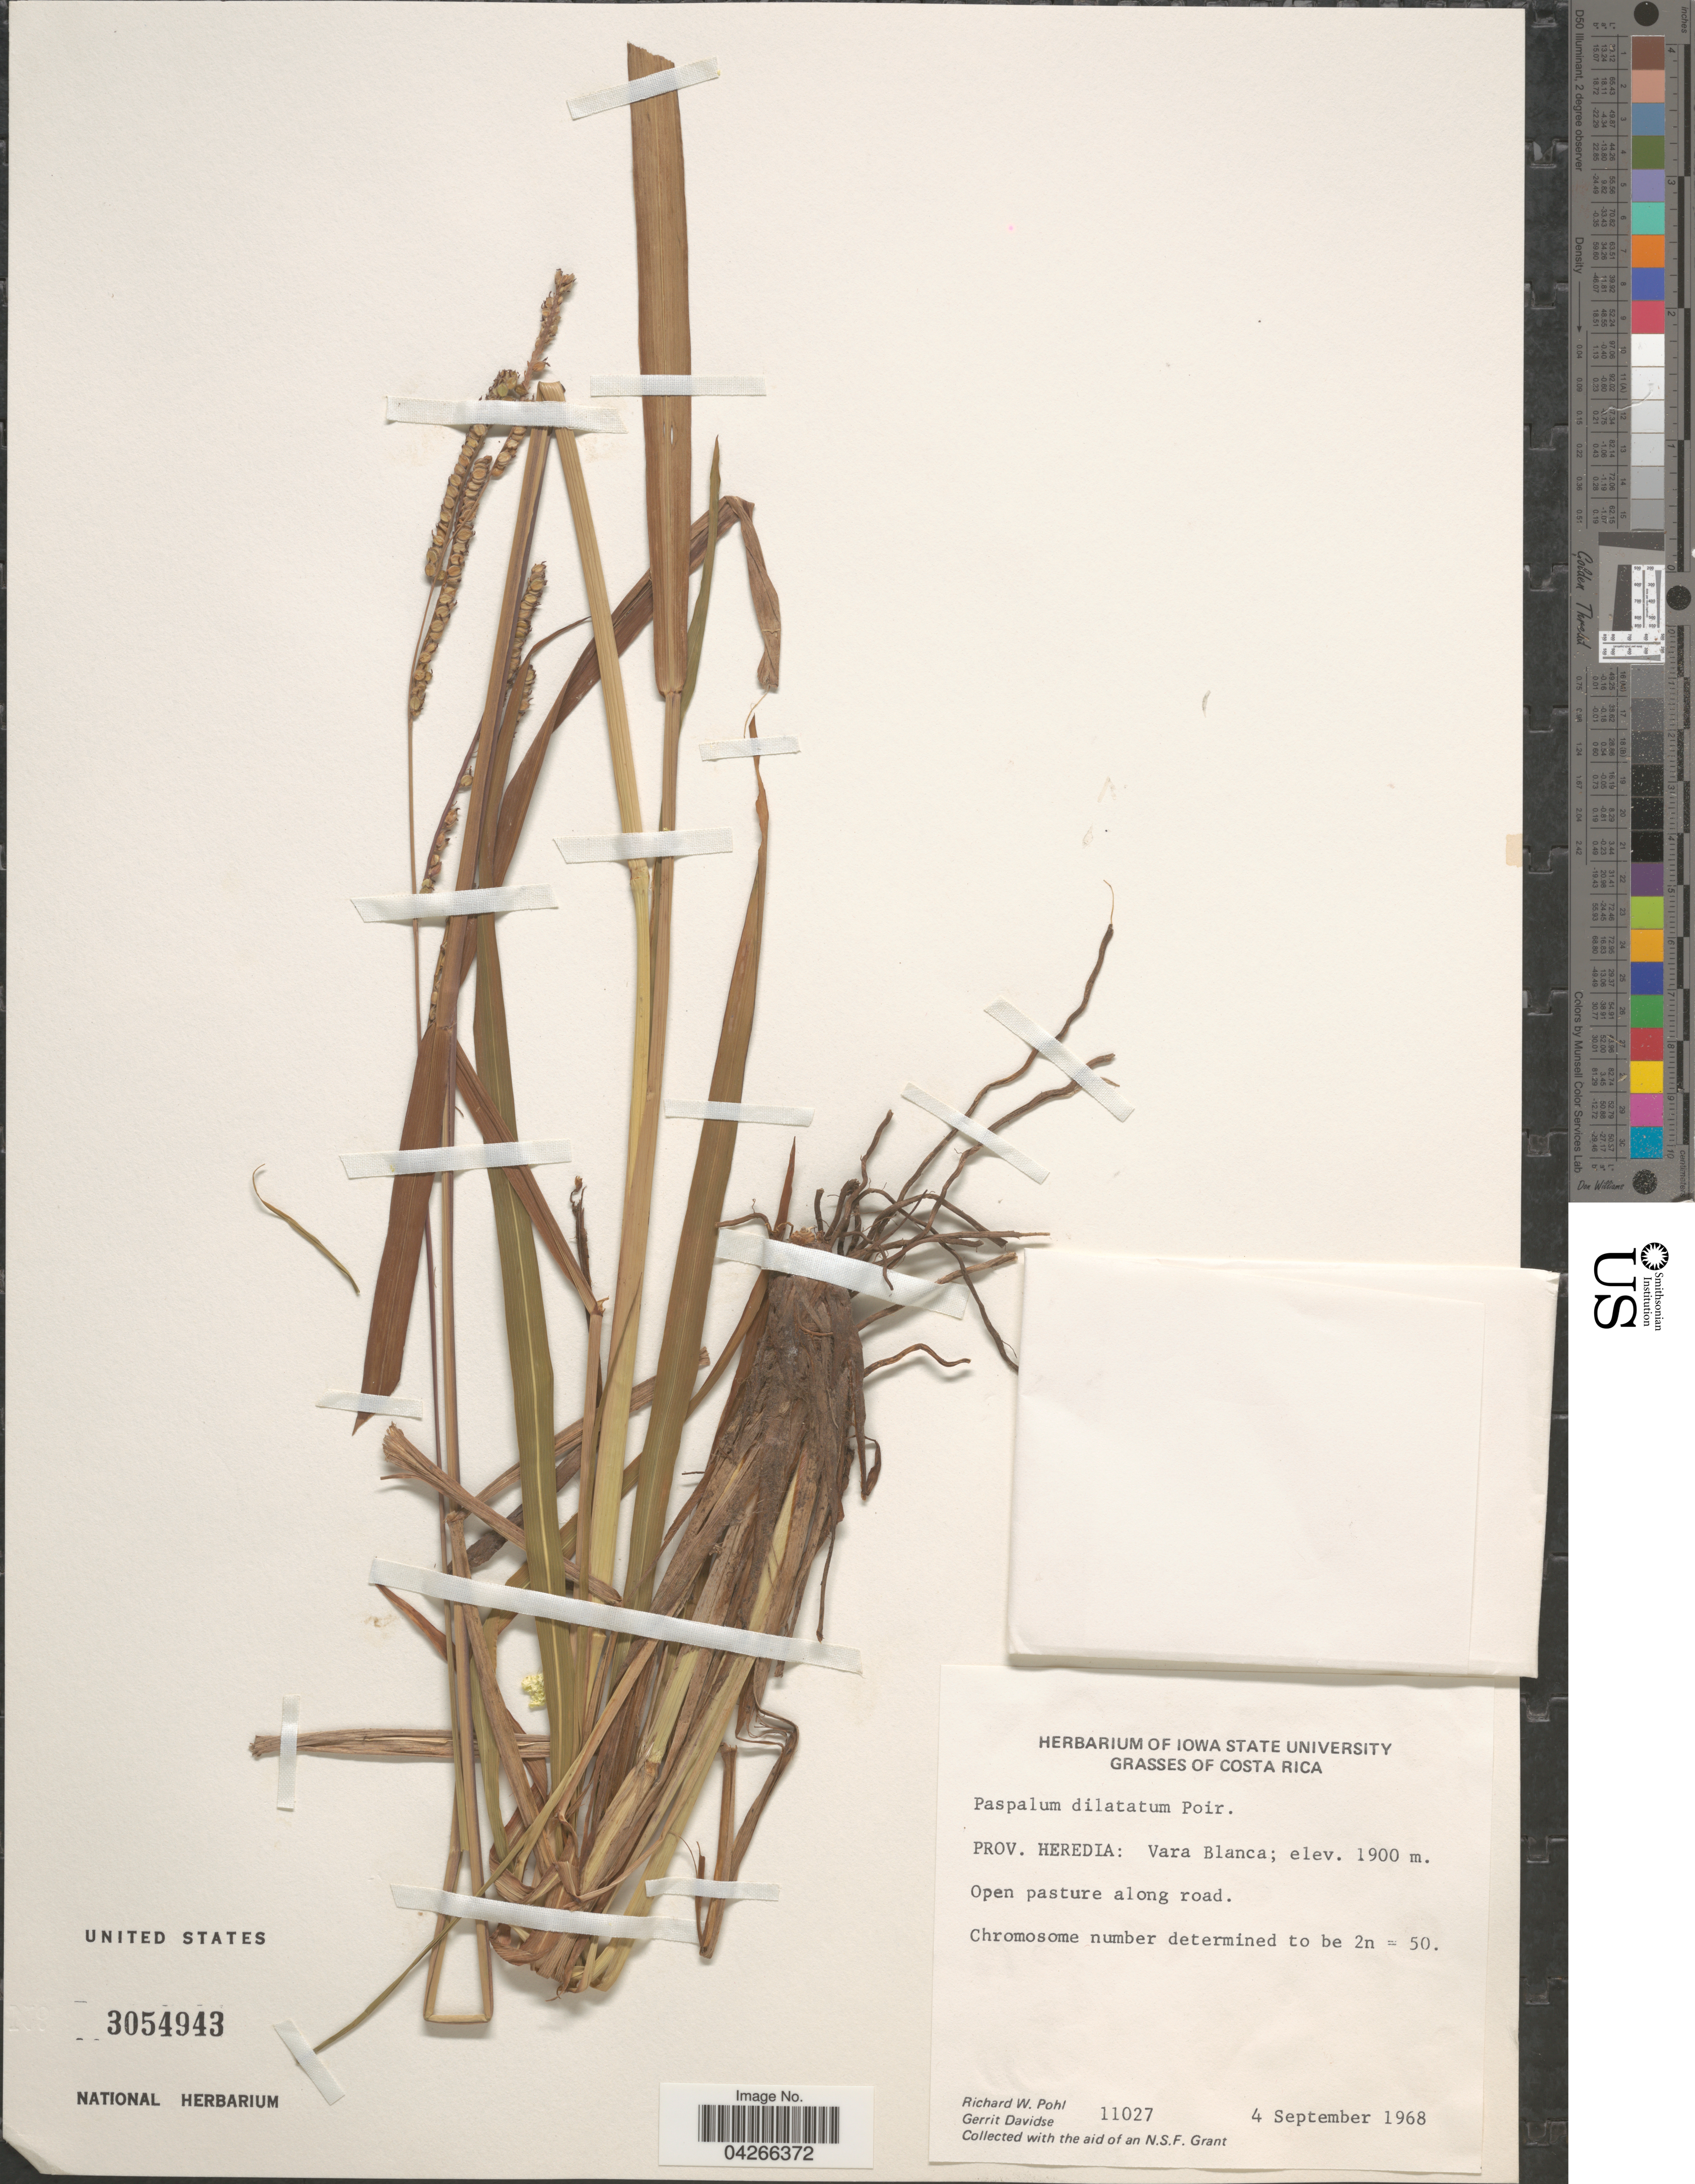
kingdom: Plantae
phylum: Tracheophyta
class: Liliopsida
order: Poales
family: Poaceae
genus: Paspalum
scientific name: Paspalum dilatatum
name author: Poir.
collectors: R. W. Pohl & G. Davidse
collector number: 11027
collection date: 1968-09-04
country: Costa Rica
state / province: Heredia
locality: Vara Blanca; Open pasture along road.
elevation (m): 1900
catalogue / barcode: US 3054943